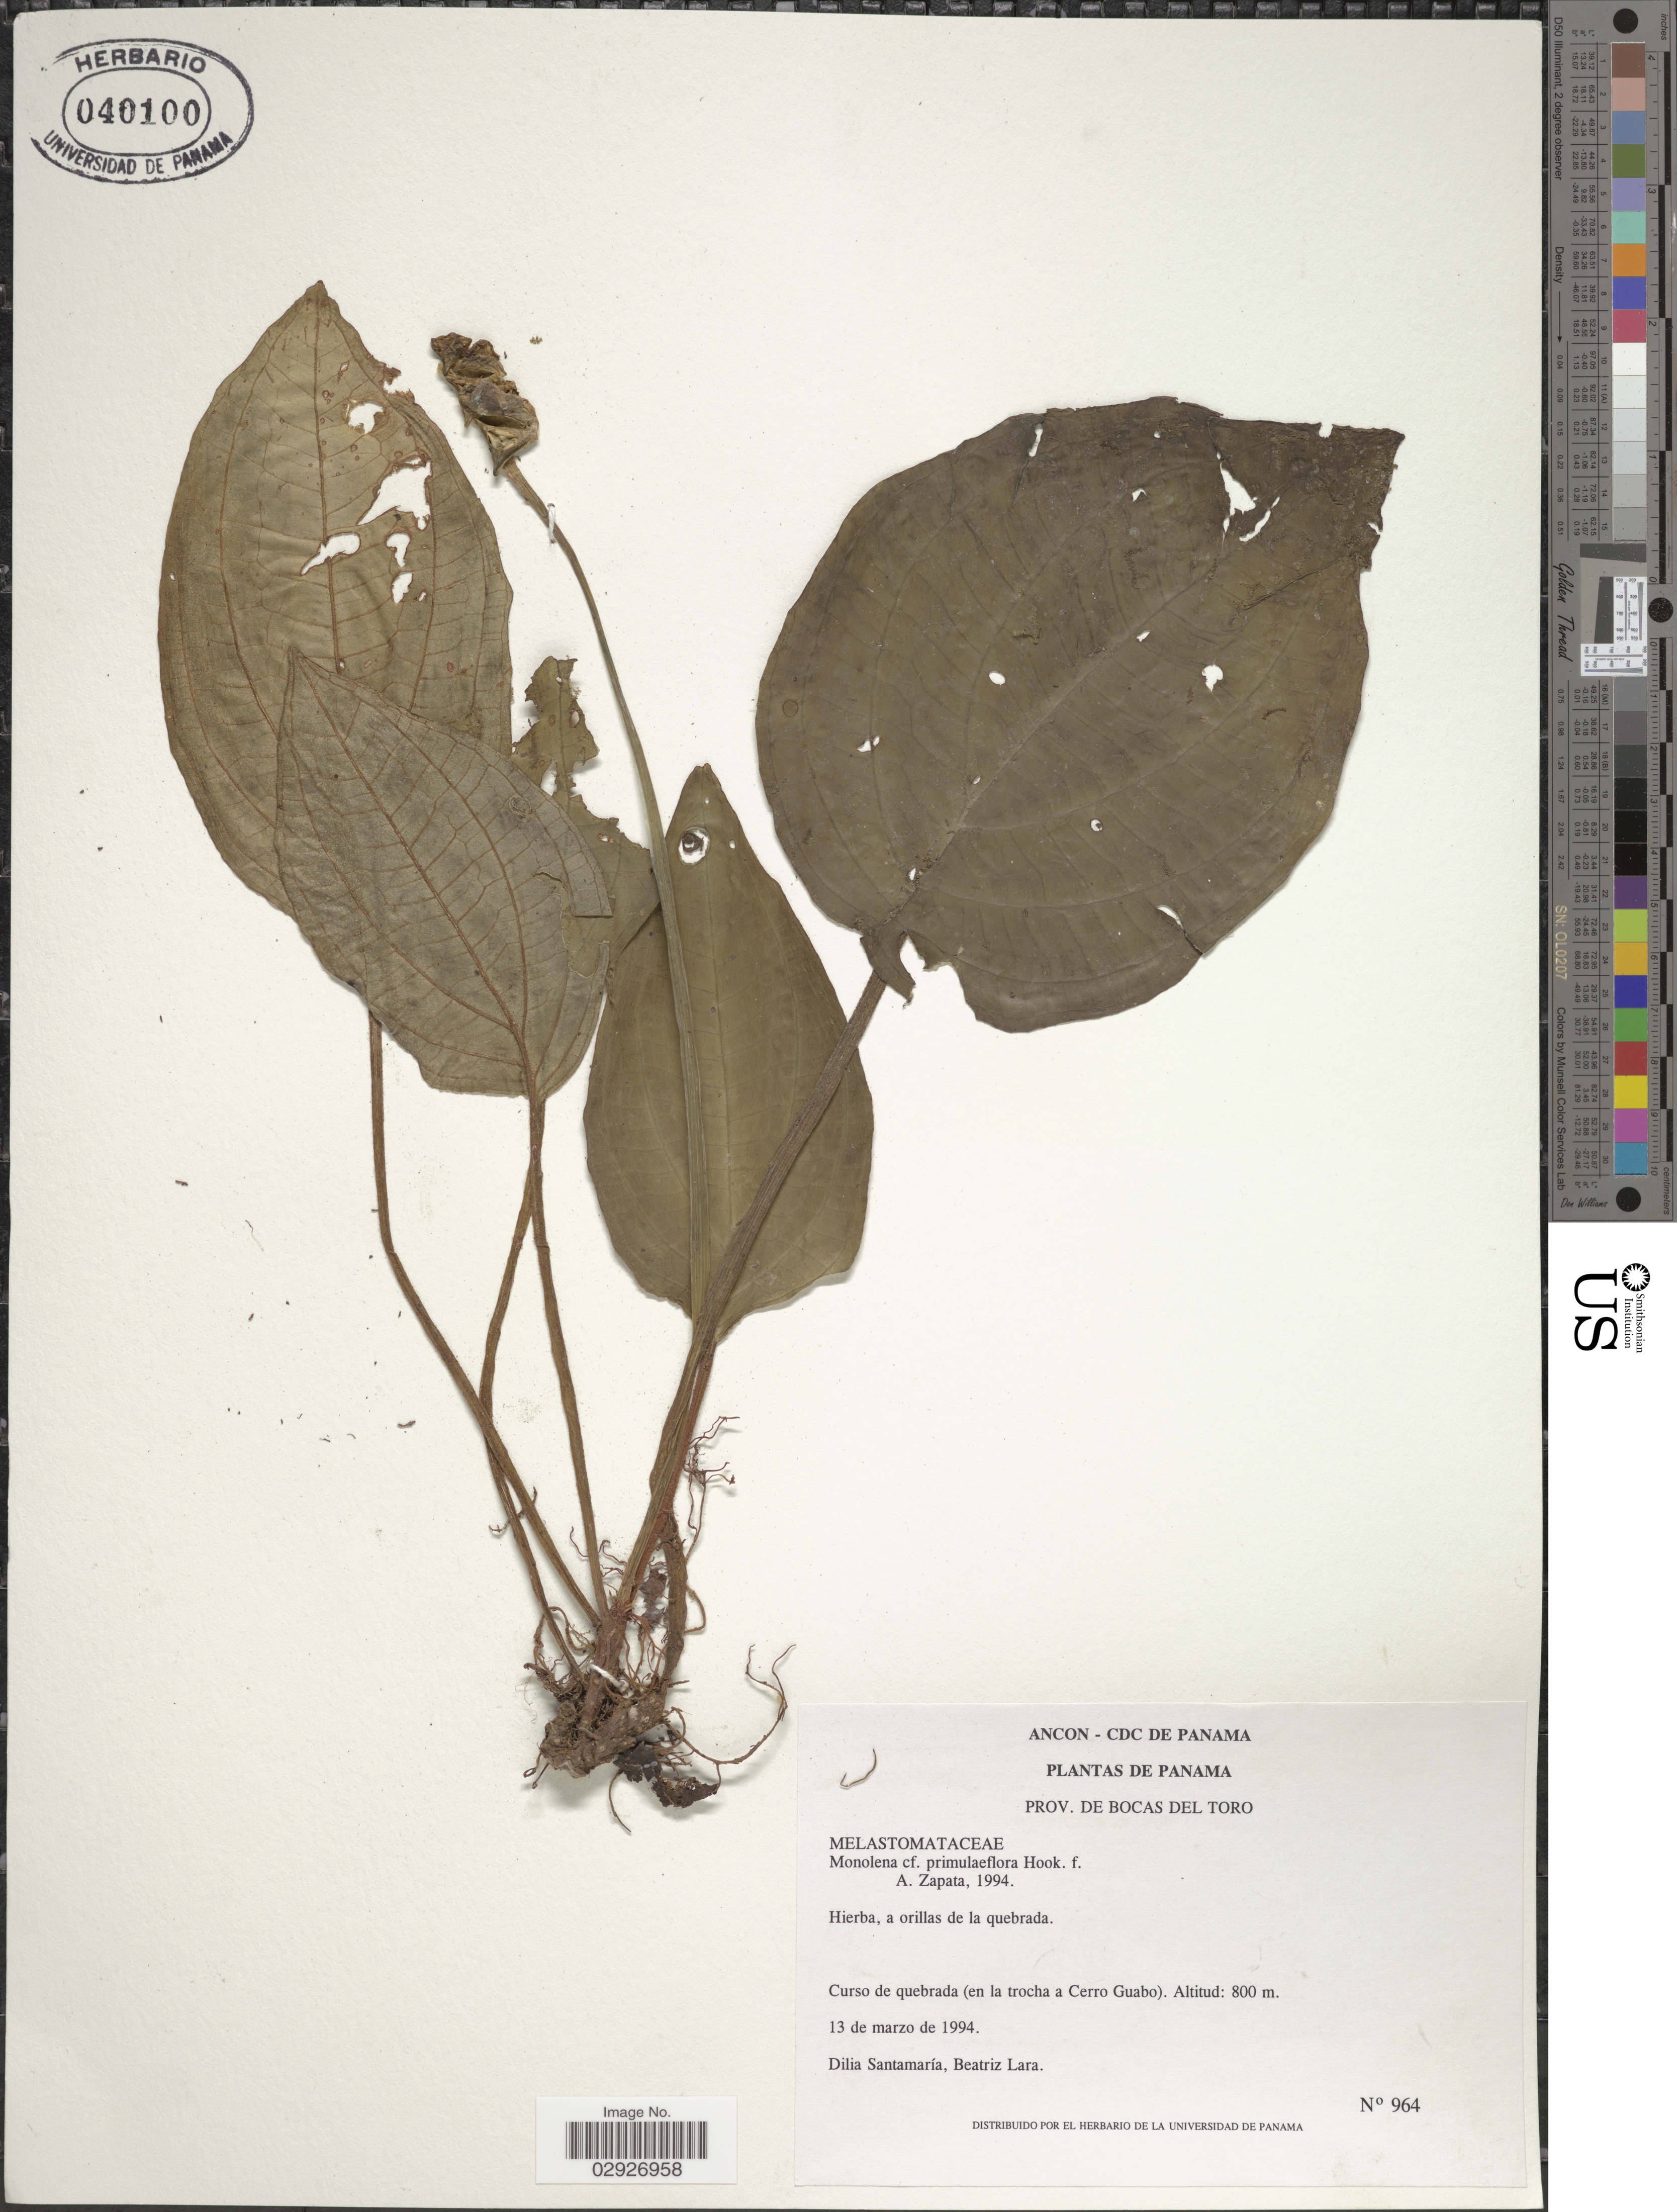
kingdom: Plantae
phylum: Tracheophyta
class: Magnoliopsida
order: Myrtales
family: Melastomataceae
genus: Monolena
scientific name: Monolena primulaeflora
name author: Hook. f.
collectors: D. Santamaria & B. Lara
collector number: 964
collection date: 1994-03-13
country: Panama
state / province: Bocas del Toro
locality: Prov. de Bocas del Toro. Curso de quebrada (en la trocha a Cerro Guabo).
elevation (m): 800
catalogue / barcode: US 40100